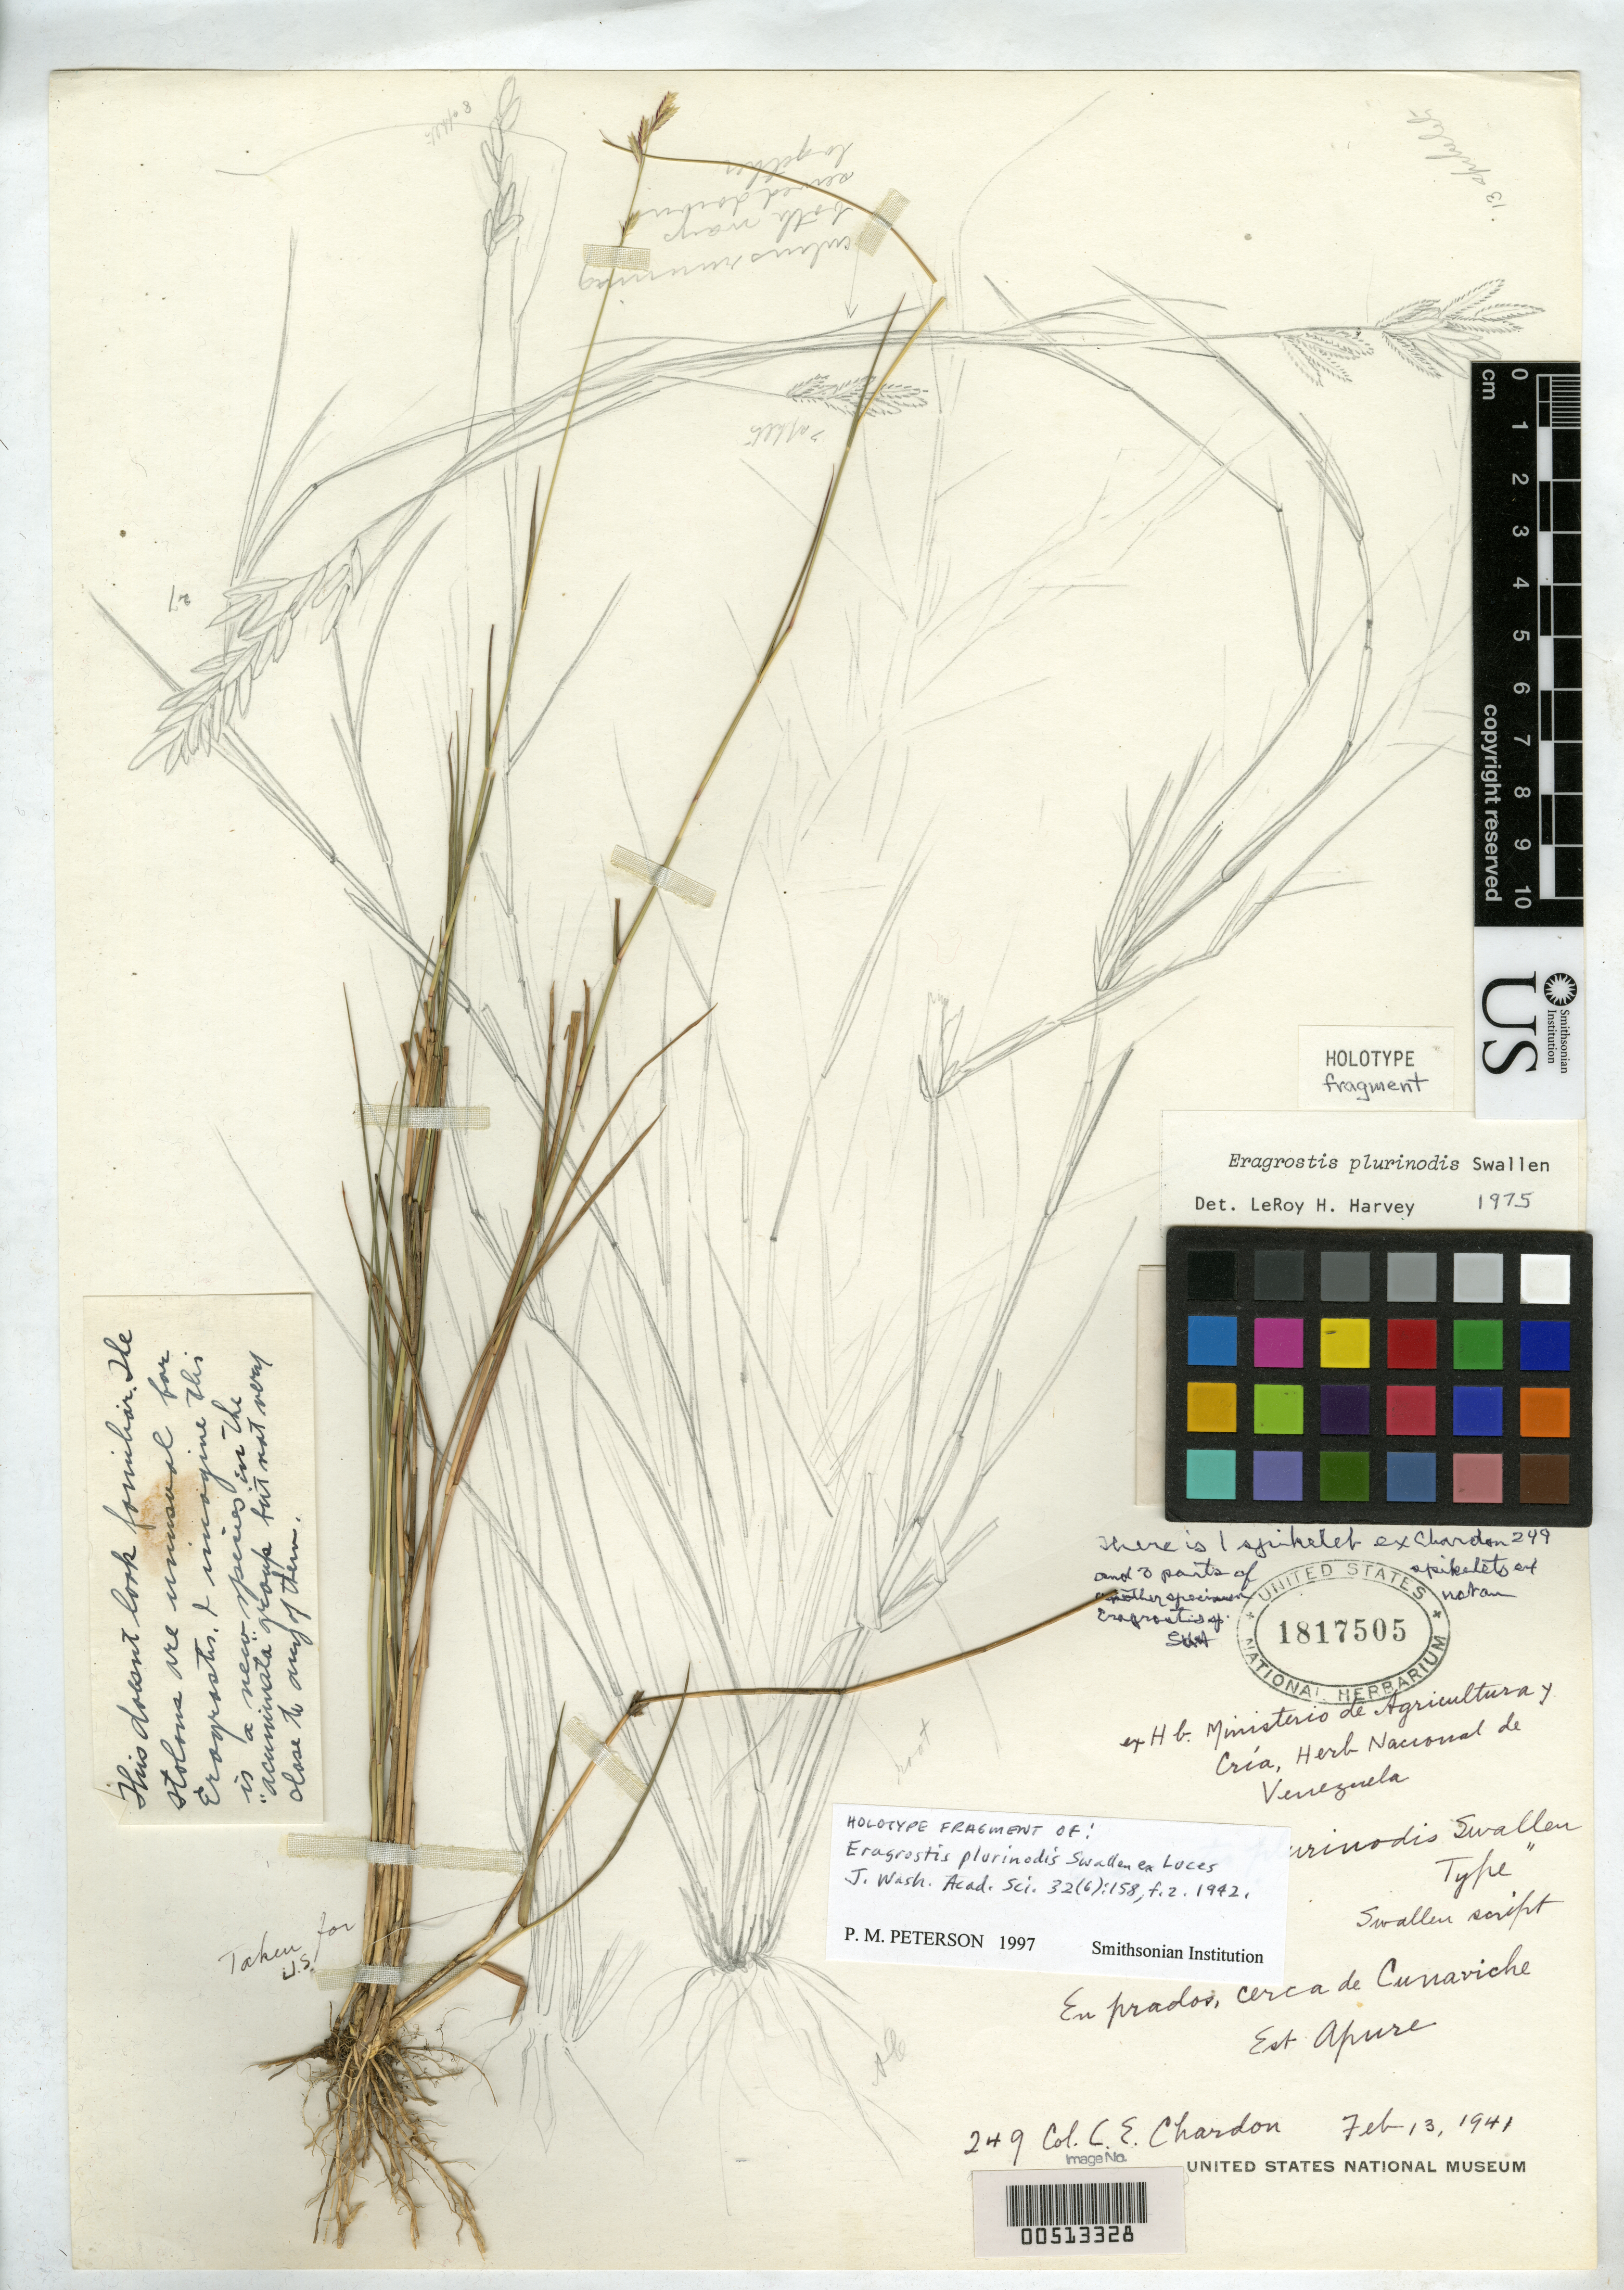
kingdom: Plantae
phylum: Tracheophyta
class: Liliopsida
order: Poales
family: Poaceae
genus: Eragrostis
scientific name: Eragrostis plurinodis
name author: Swallen ex Luces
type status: Type Fragment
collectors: C. E. Chardón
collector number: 249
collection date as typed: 13 Feb 1941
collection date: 1941-02-13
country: Venezuela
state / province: Apure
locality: Cerca de Curnaviche.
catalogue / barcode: US 1817505